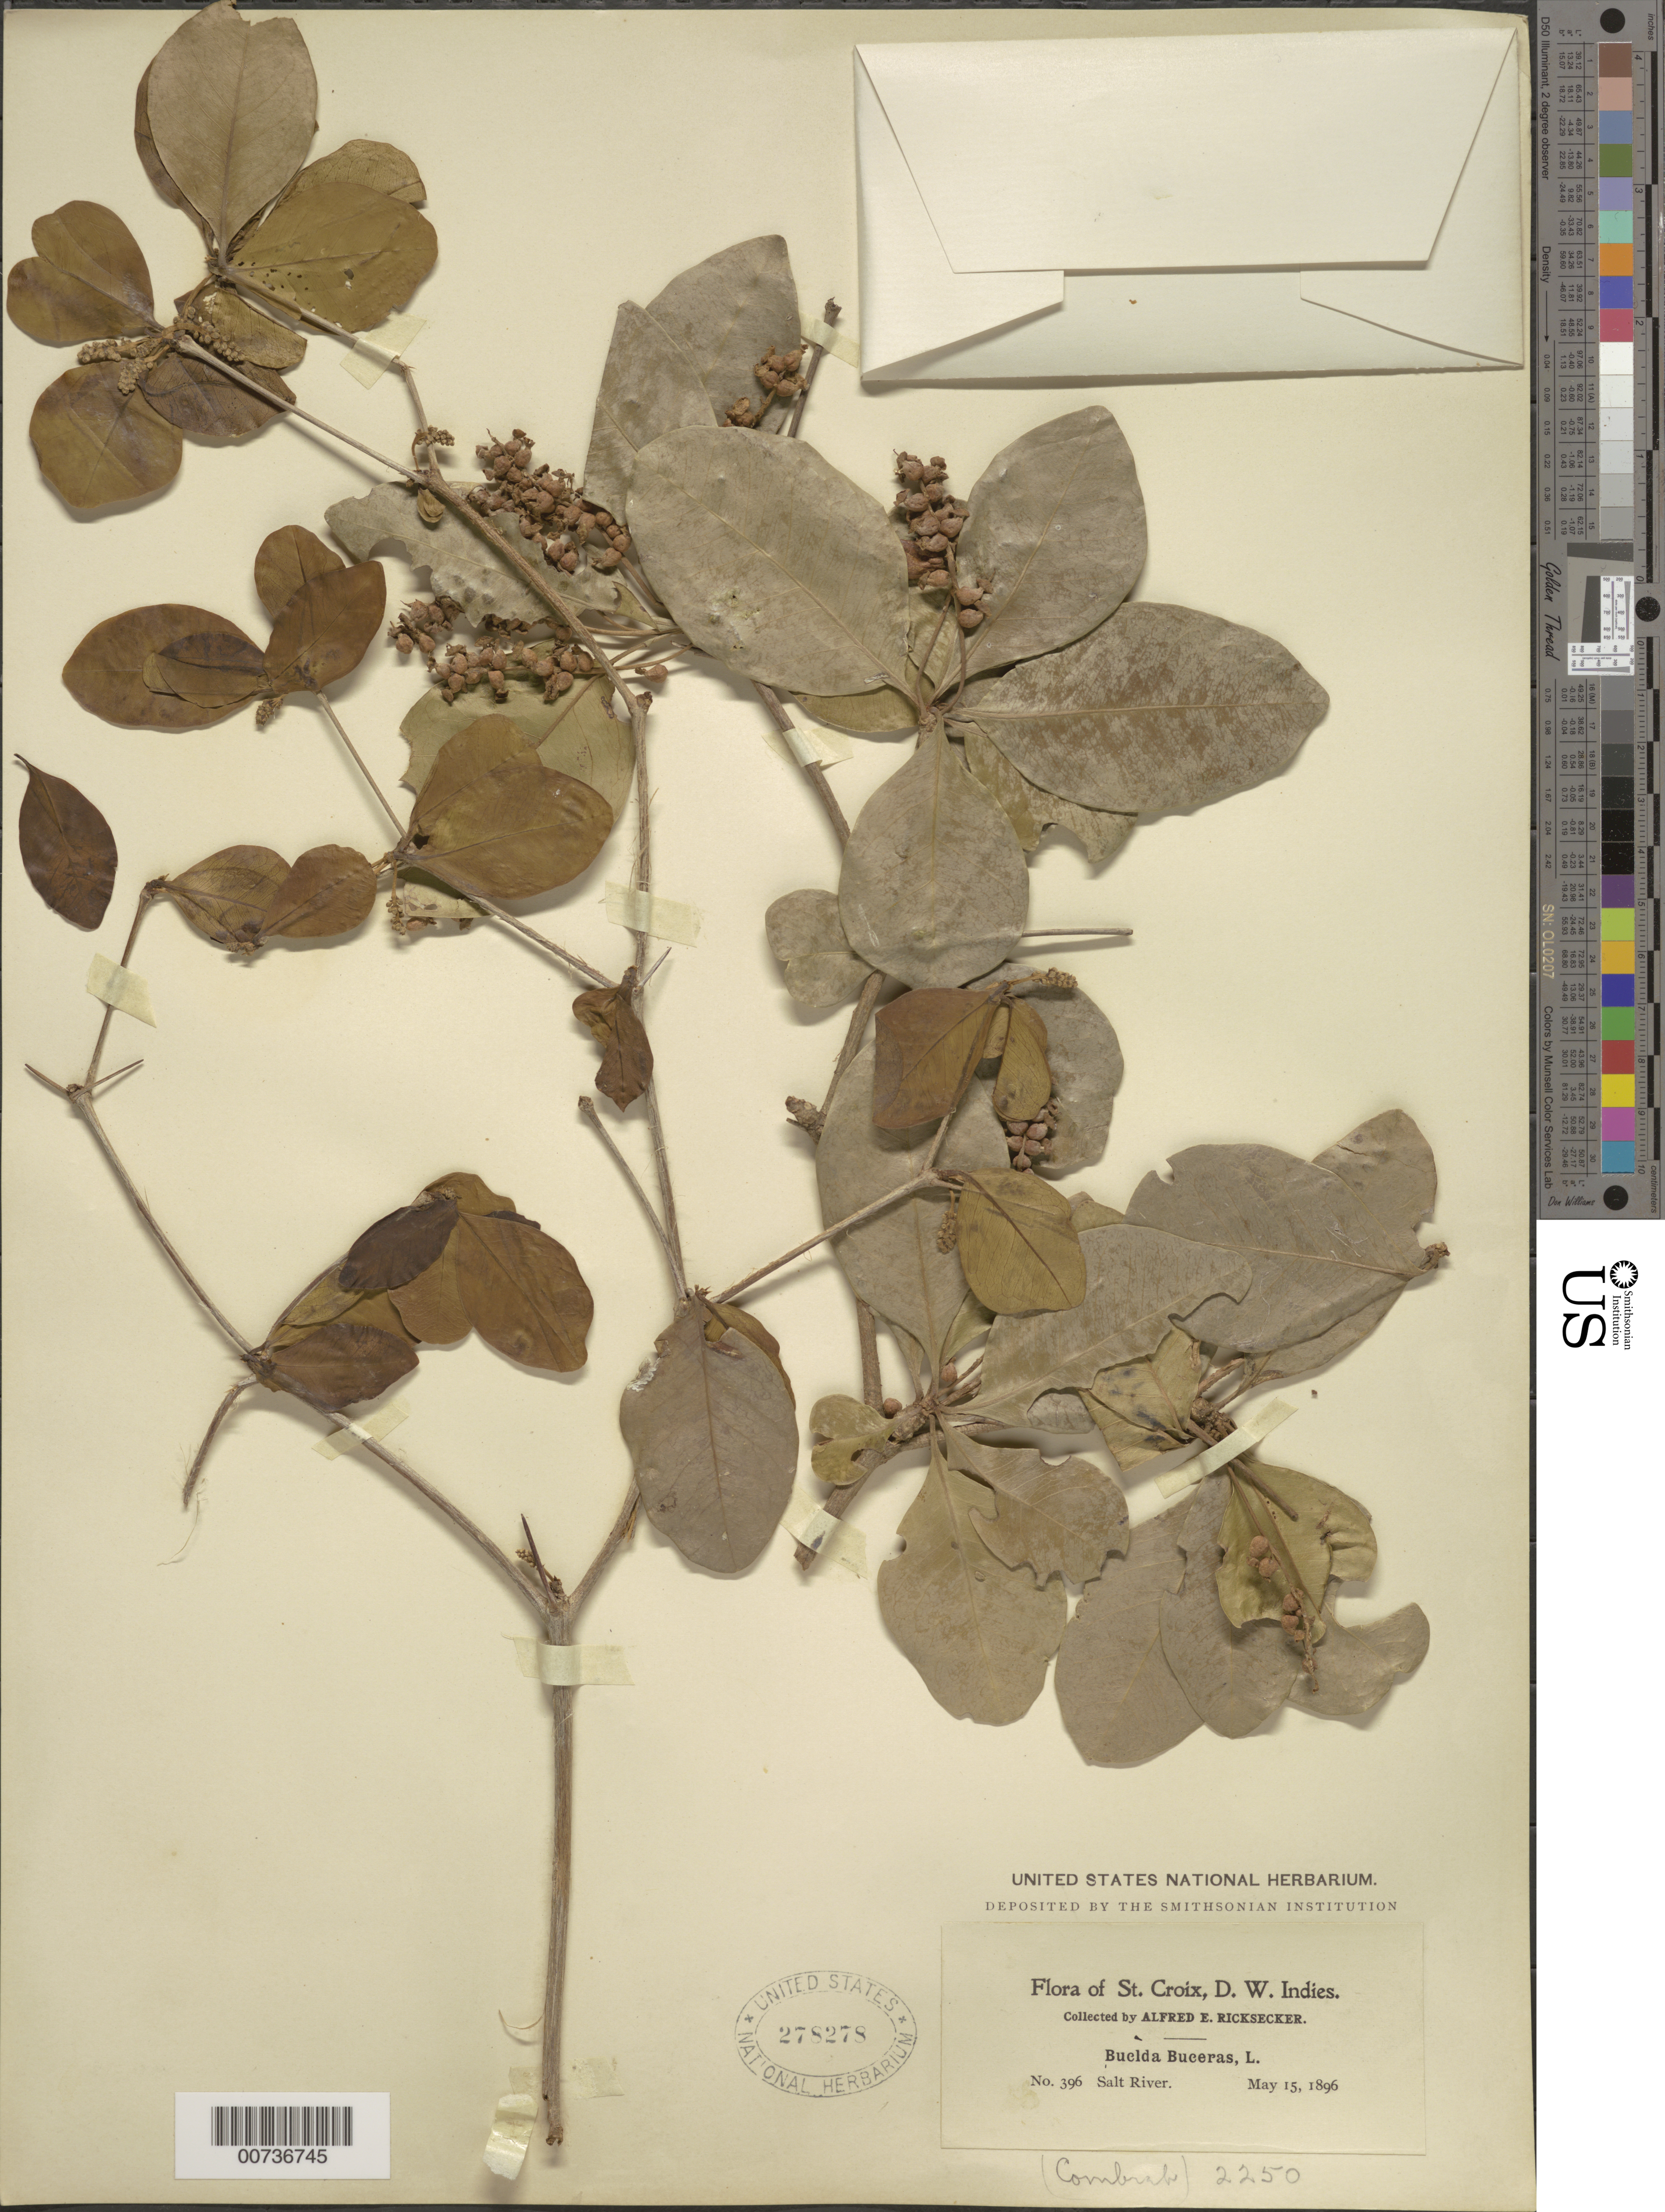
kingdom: Plantae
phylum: Tracheophyta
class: Magnoliopsida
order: Myrtales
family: Combretaceae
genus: Terminalia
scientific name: Terminalia buceras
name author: (L.) C. Wright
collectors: A. E. Ricksecker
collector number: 396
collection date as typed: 15 May 1896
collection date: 1896-05-15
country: U.S. Virgin Islands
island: St. Croix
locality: Salt River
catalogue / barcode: US 278278